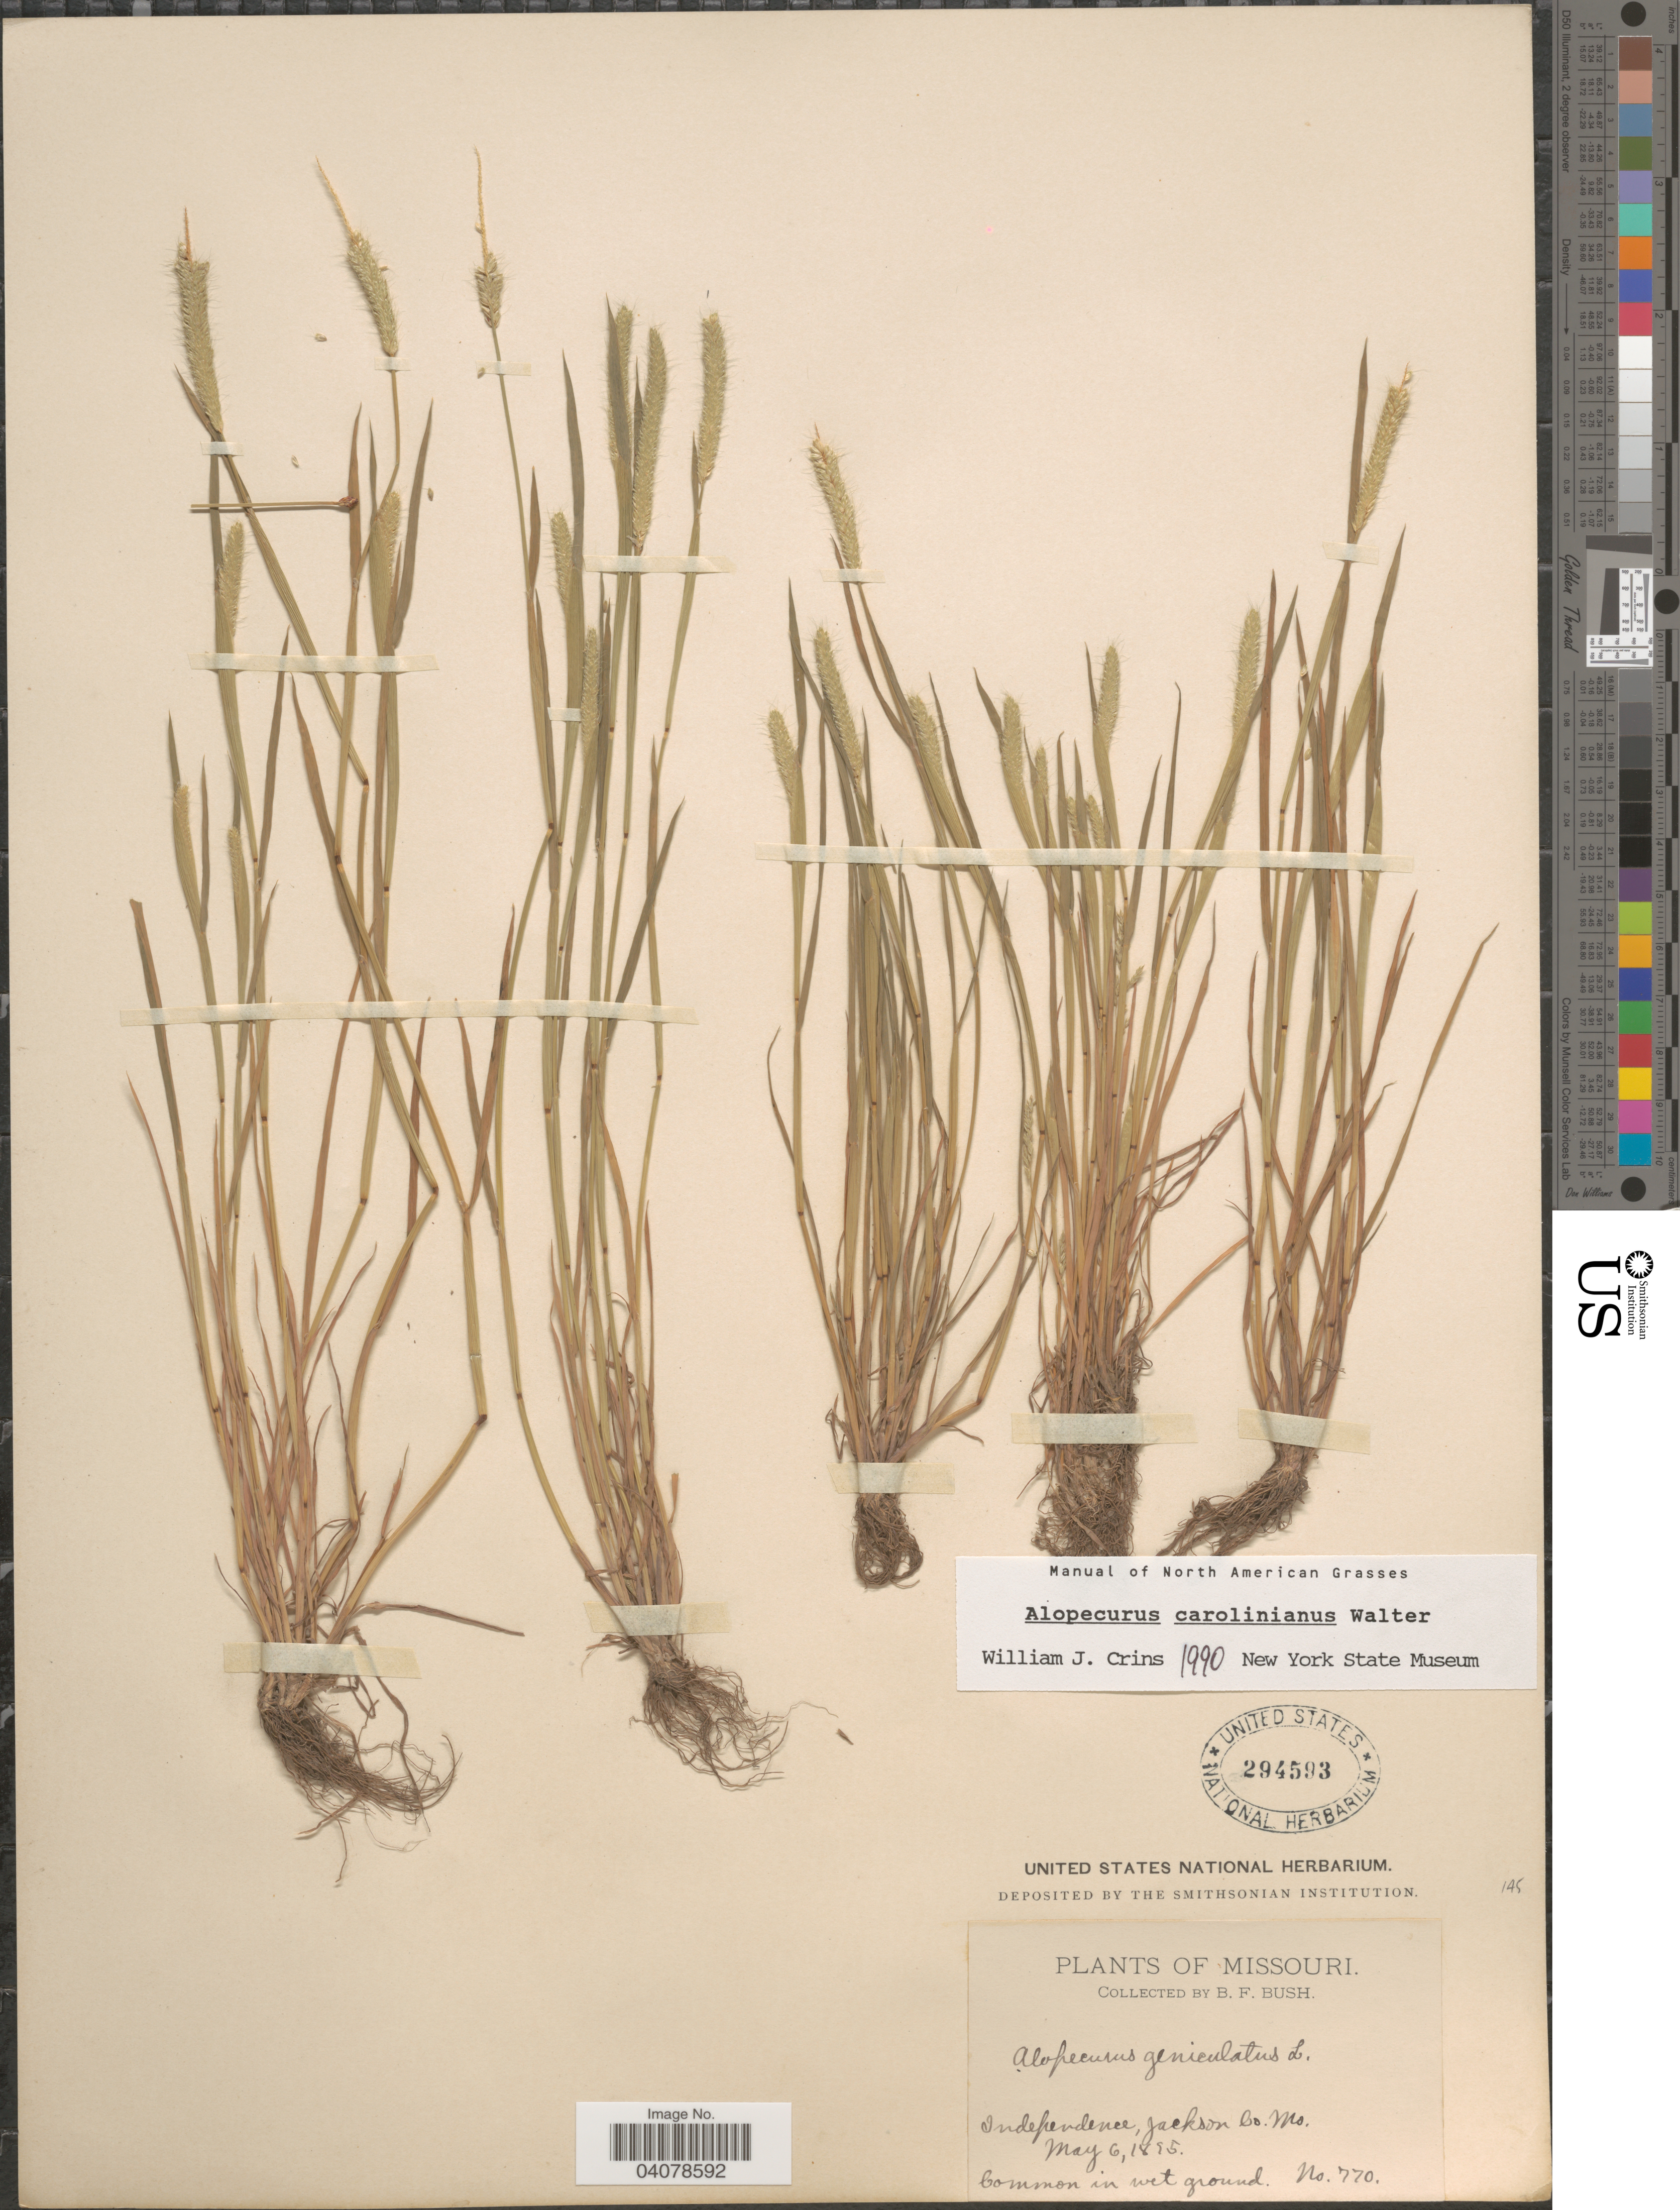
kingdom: Plantae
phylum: Tracheophyta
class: Liliopsida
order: Poales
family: Poaceae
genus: Alopecurus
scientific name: Alopecurus carolinianus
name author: Walter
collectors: B. F. Bush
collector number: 770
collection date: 1895-05-06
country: United States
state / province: Missouri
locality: Independence, Jackson Co.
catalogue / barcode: US 294593